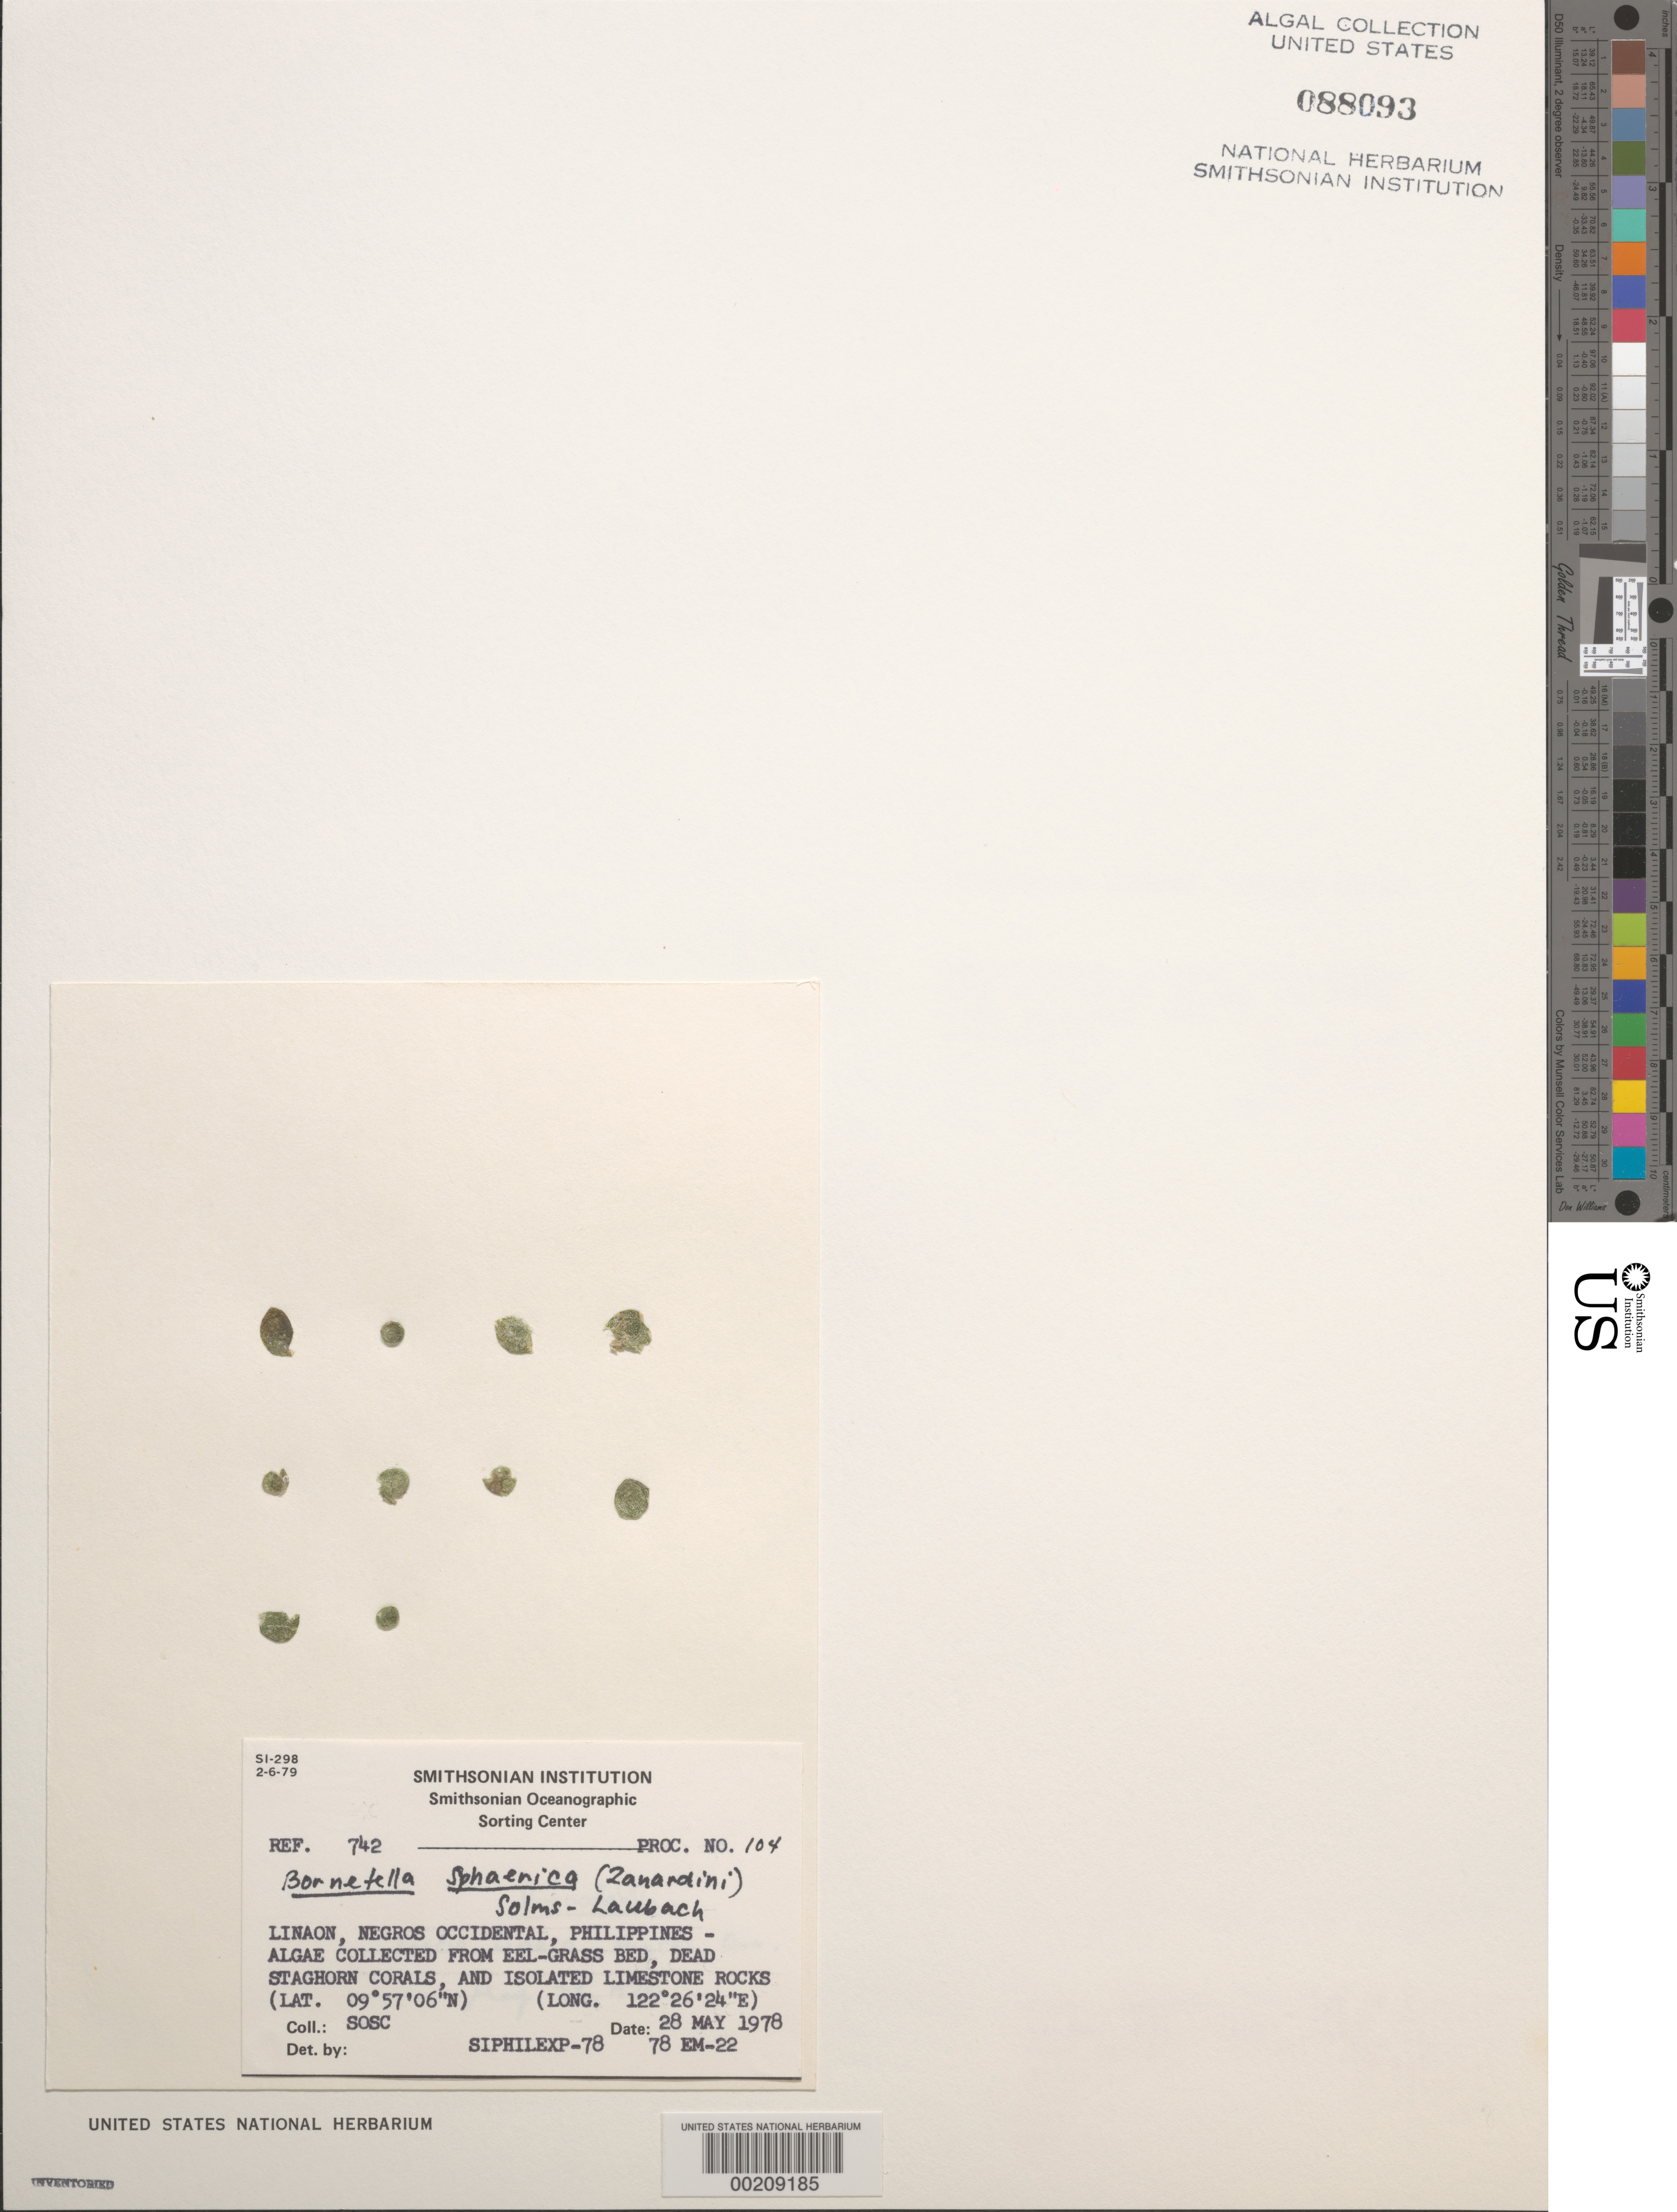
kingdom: Plantae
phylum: Chlorophyta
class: Ulvophyceae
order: Dasycladales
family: Dasycladaceae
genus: Bornetella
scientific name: Bornetella sphaerica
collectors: SOSC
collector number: Station 78 Em-22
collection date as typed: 28 May 1978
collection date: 1978-05-28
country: Philippines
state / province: Western Visayas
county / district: Negros Occidental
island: Negros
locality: Linaon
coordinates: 09 57' 06" N, 122 26' 24" E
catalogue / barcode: US 88093